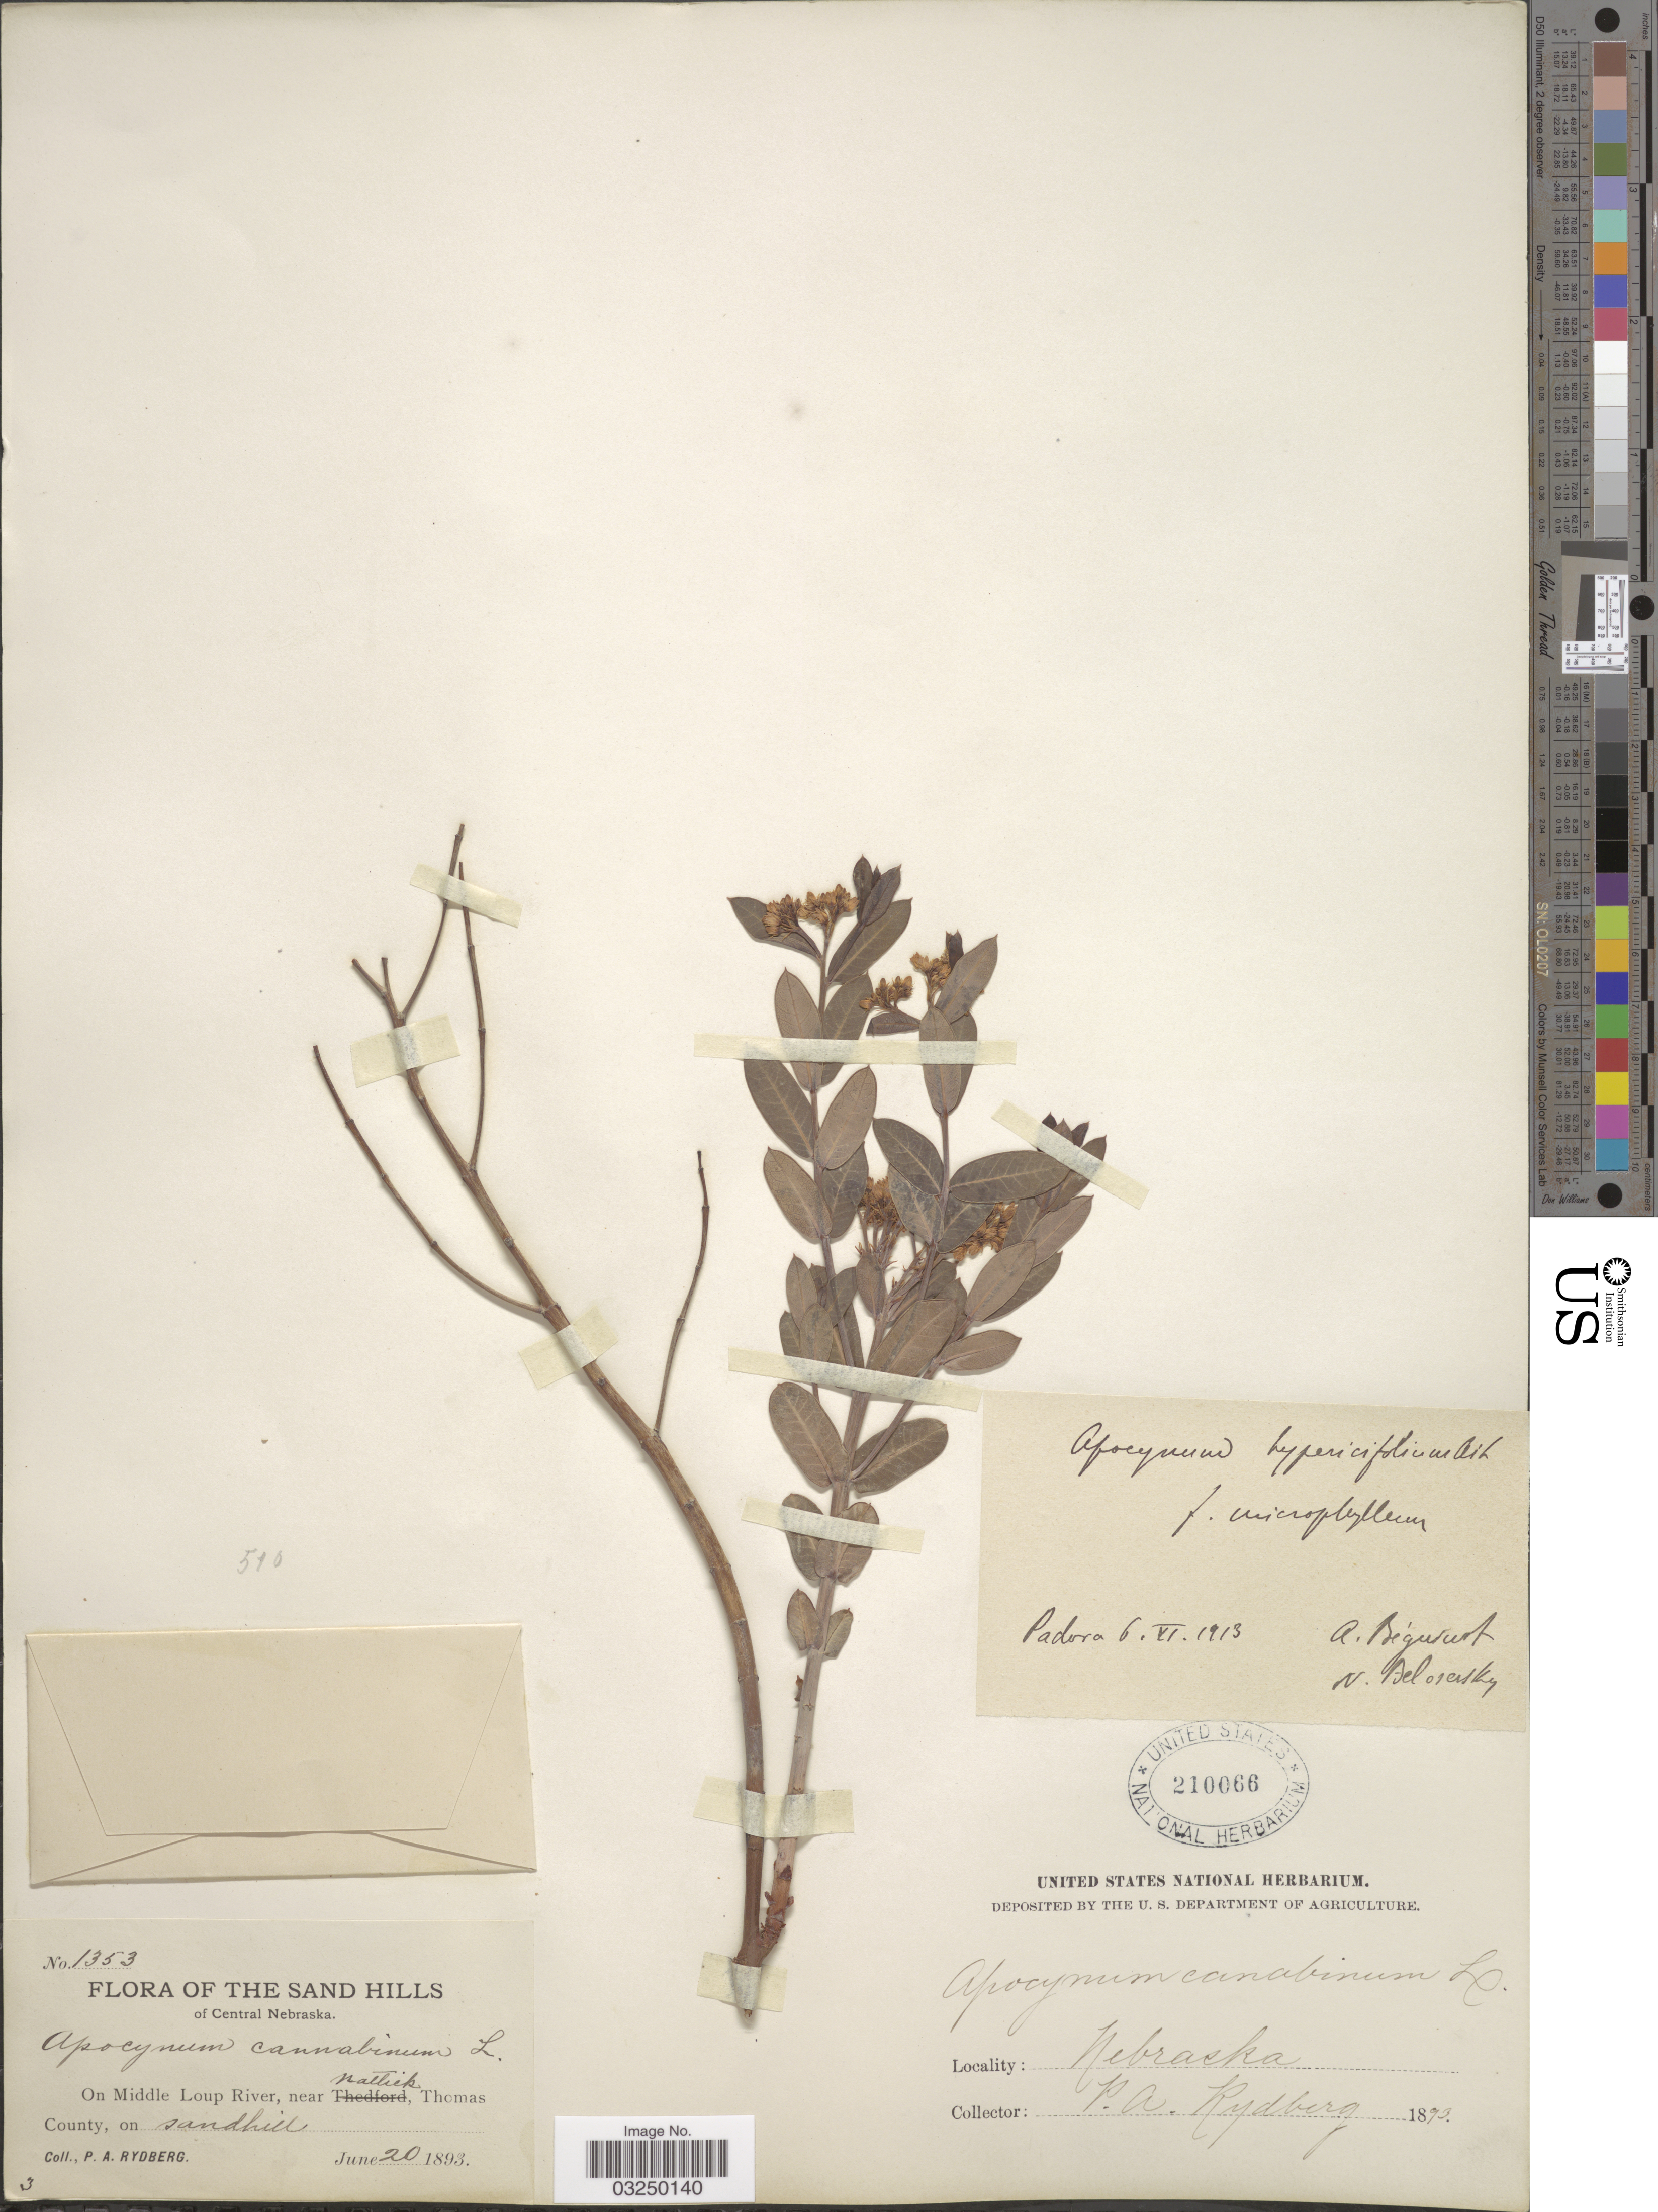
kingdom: Plantae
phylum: Tracheophyta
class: Magnoliopsida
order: Gentianales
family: Apocynaceae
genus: Apocynum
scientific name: Apocynum sibiricum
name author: Jacq.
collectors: P. A. Rydberg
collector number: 1353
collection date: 1893-06-20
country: United States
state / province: Nebraska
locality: The Sand Hills of Central Nebraska. On Middle Loup River, near Nattick, Thomas County, on sandhills.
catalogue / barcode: US 210066